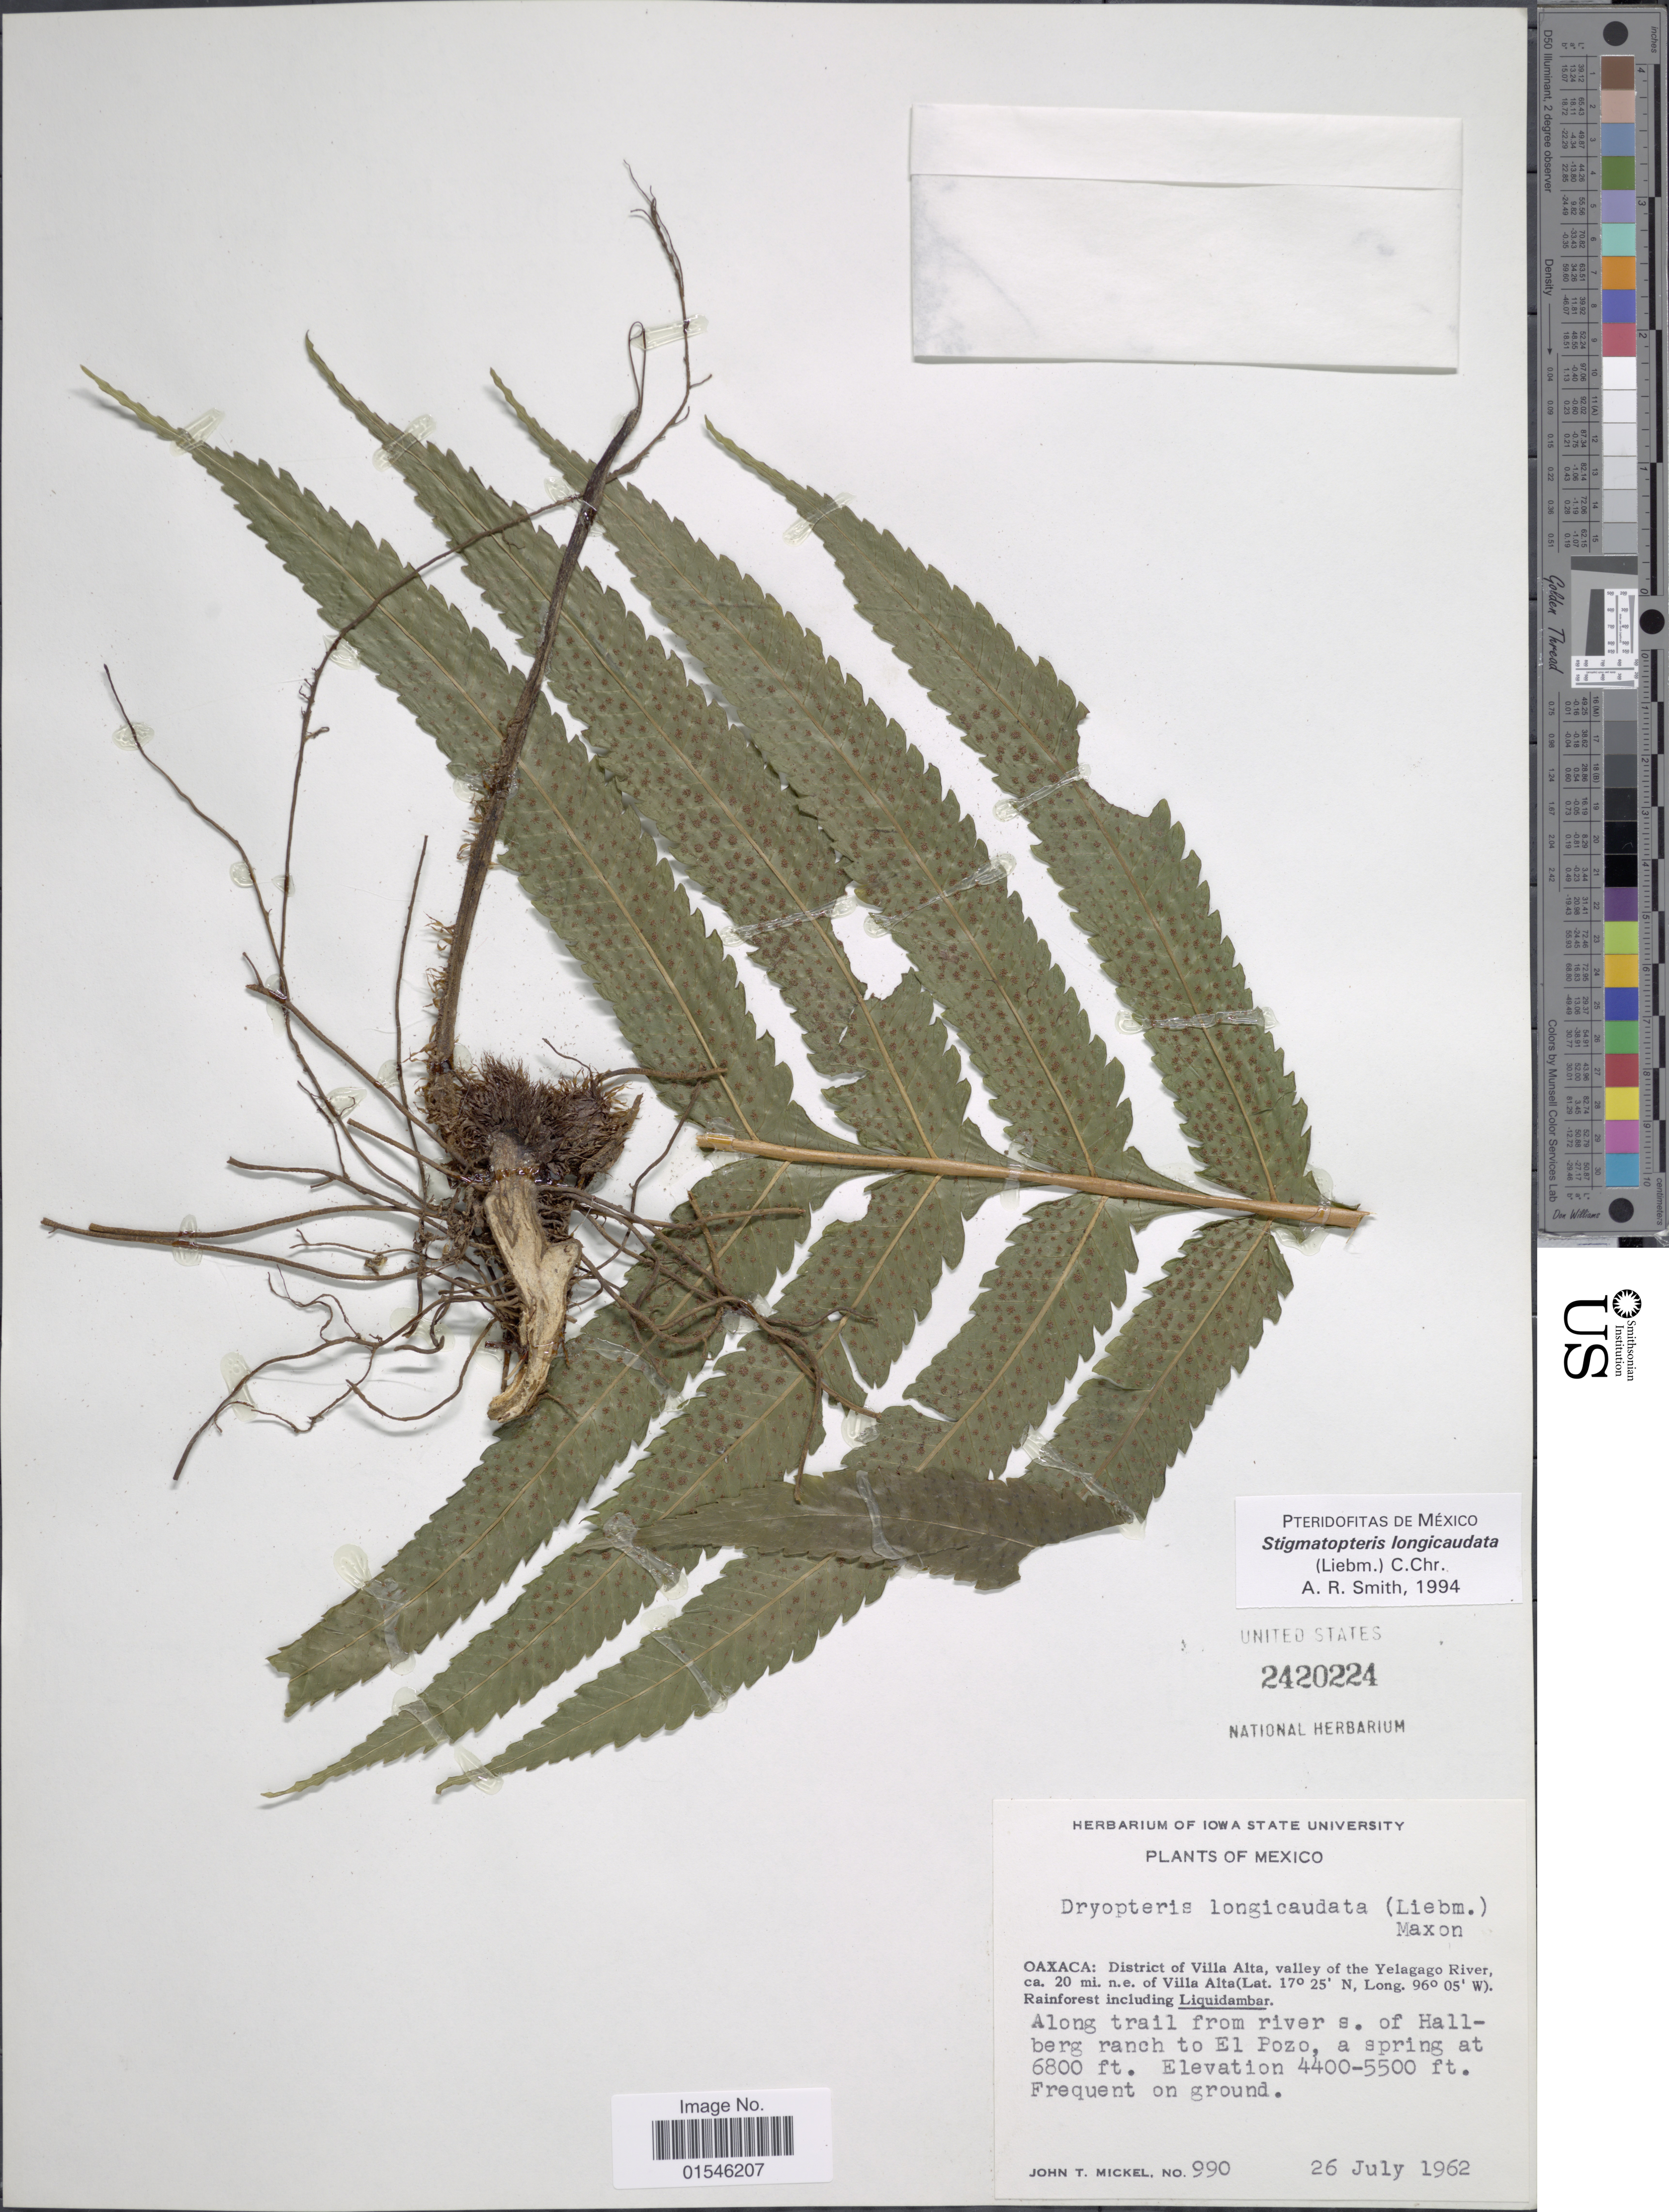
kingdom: Plantae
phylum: Tracheophyta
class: Polypodiopsida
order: Polypodiales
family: Dryopteridaceae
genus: Stigmatopteris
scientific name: Stigmatopteris longicaudata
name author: (Leibm.) C. Chr.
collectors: J. T. Mickel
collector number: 990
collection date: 1962-07-26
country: Mexico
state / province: Oaxaca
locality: District of Villa Alta, avlley of the Yelagago River, ca. 20 mi. n.e. of Villa Alta. Along trail from river s. of Hallberg ranch to El Pozo, a spring at 6800 ft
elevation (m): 1341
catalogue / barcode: US 2420224